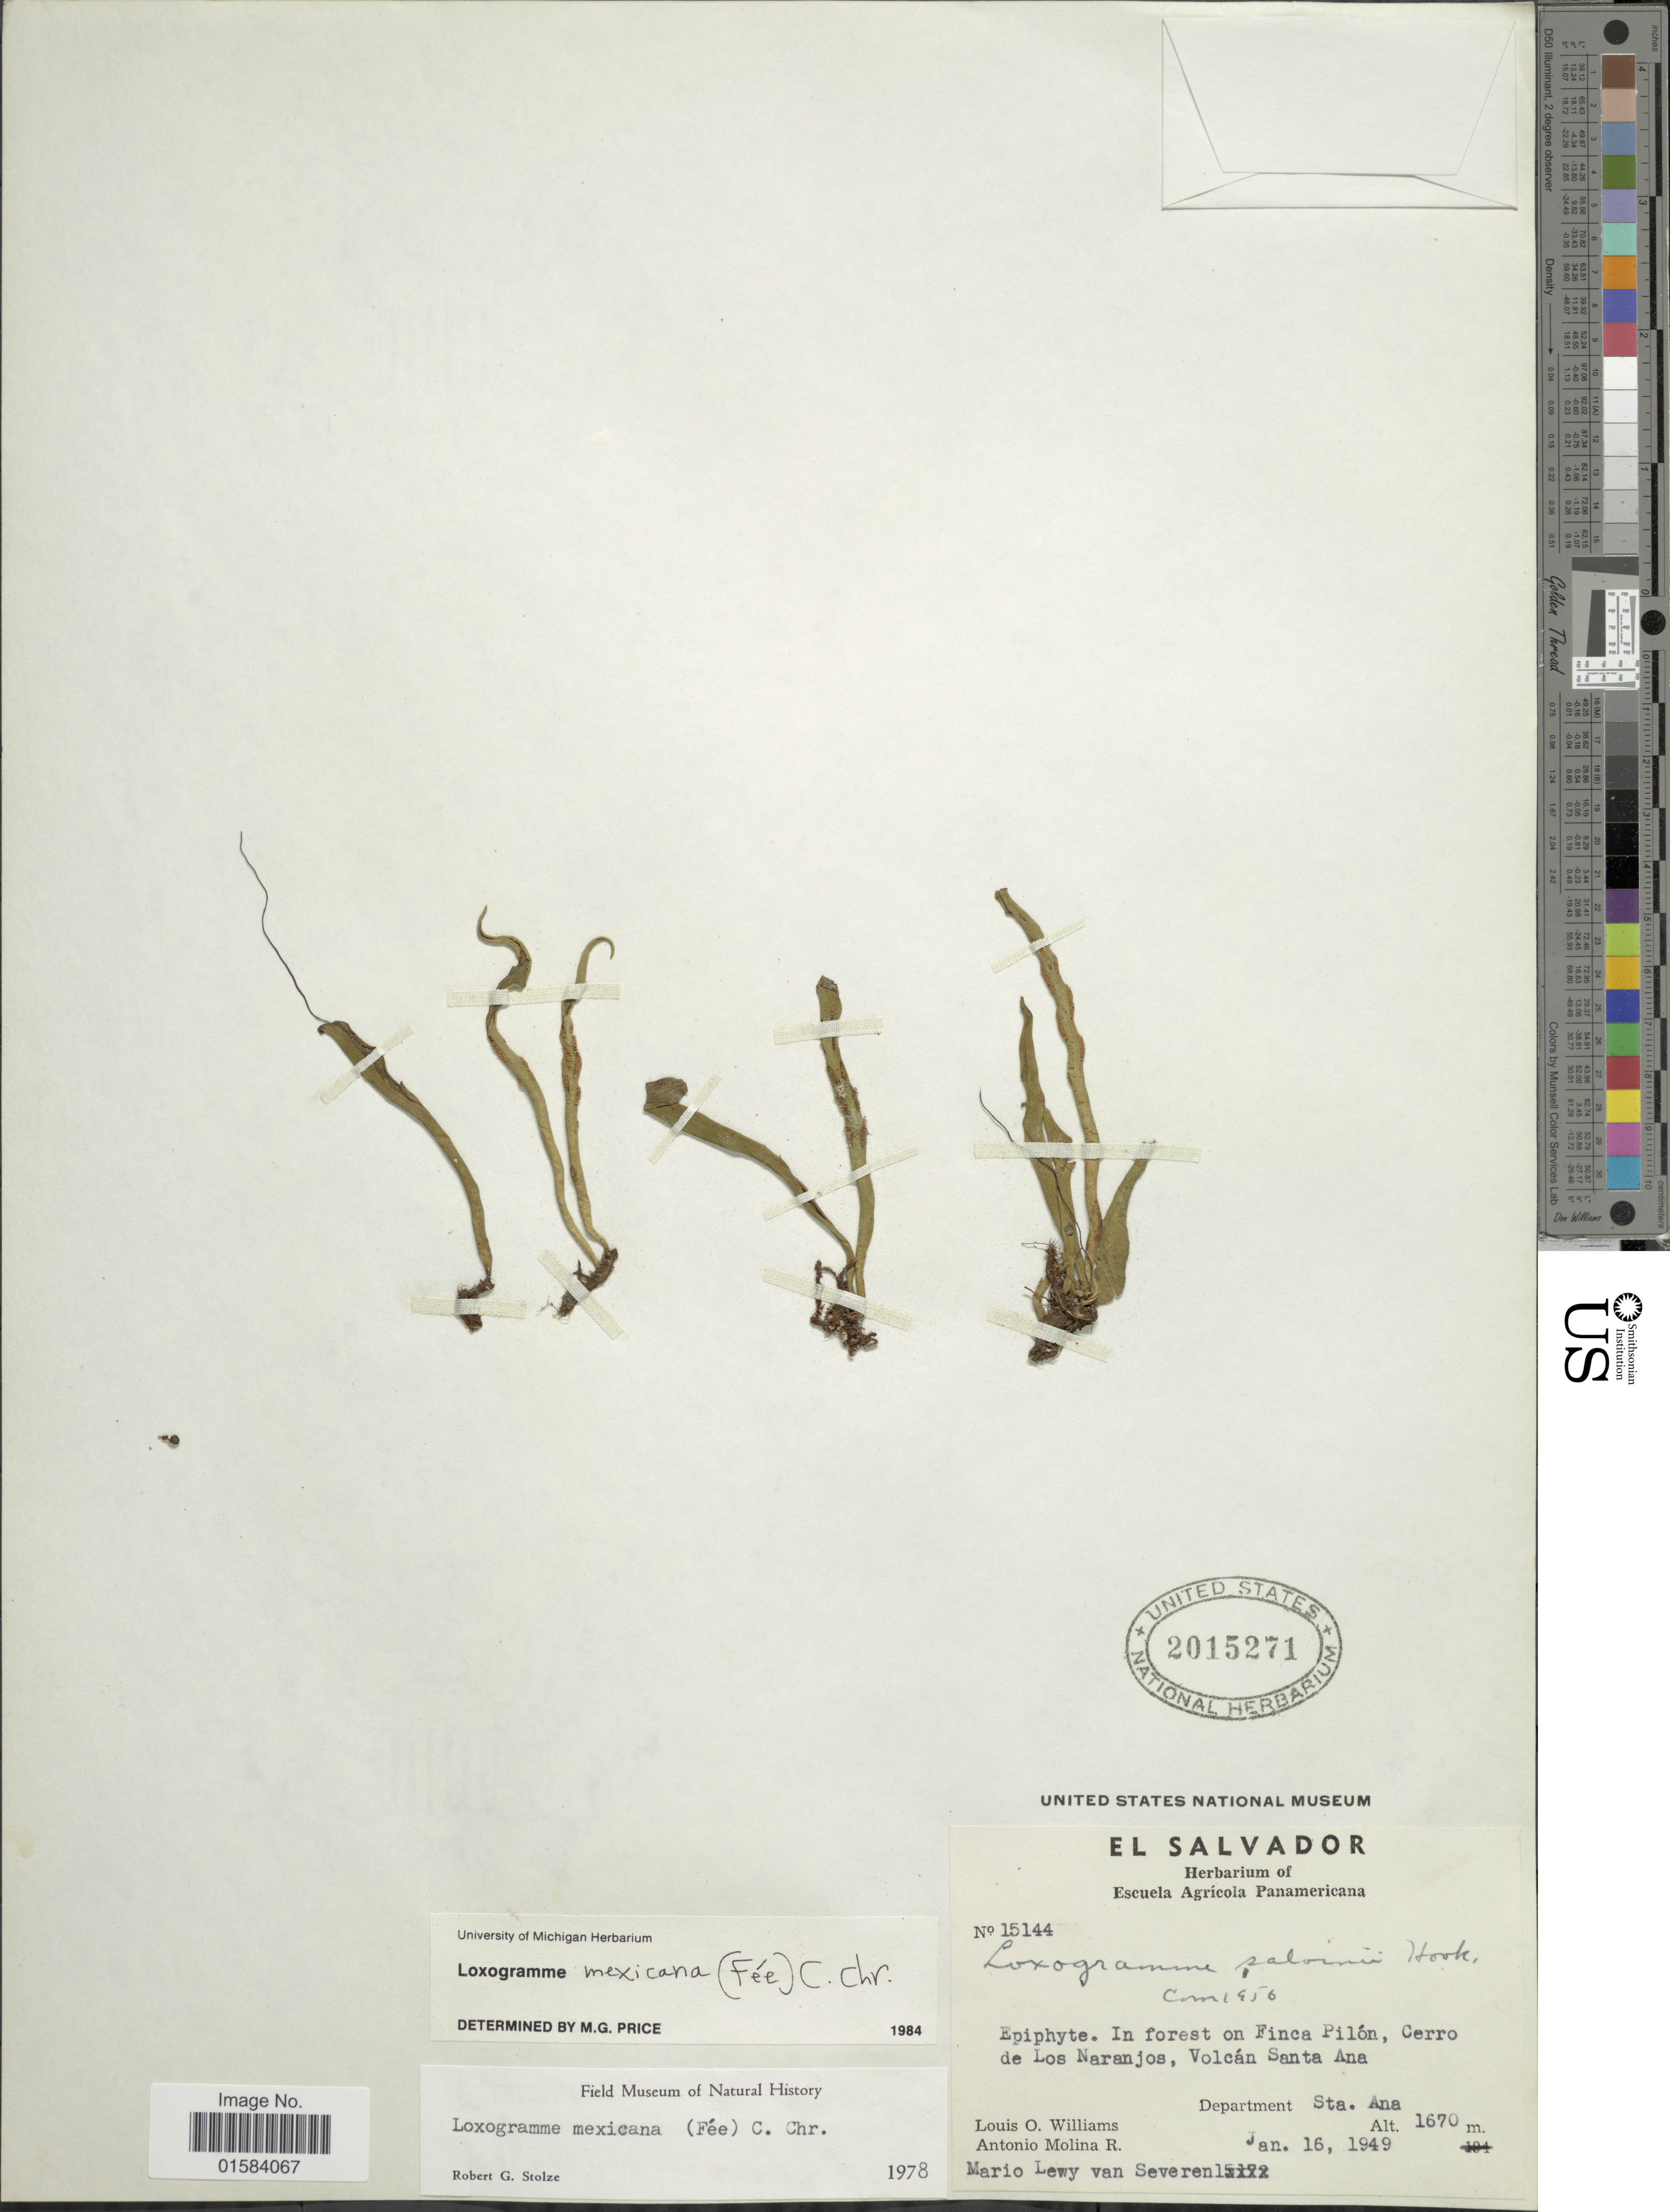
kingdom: Plantae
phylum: Tracheophyta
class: Polypodiopsida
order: Polypodiales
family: Polypodiaceae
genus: Loxogramme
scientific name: Loxogramme mexicana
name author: (Fée) C. Chr.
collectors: L. O. Williams, A. Molina R. & M. Van Severen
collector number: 15144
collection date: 1949-01-16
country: El Salvador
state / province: Santa Ana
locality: In forest on Finca Pilón, Cerro de Los Naranjos, Volcán Santa Ana, Department Sta Ana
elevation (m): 1670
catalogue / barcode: US 2015271